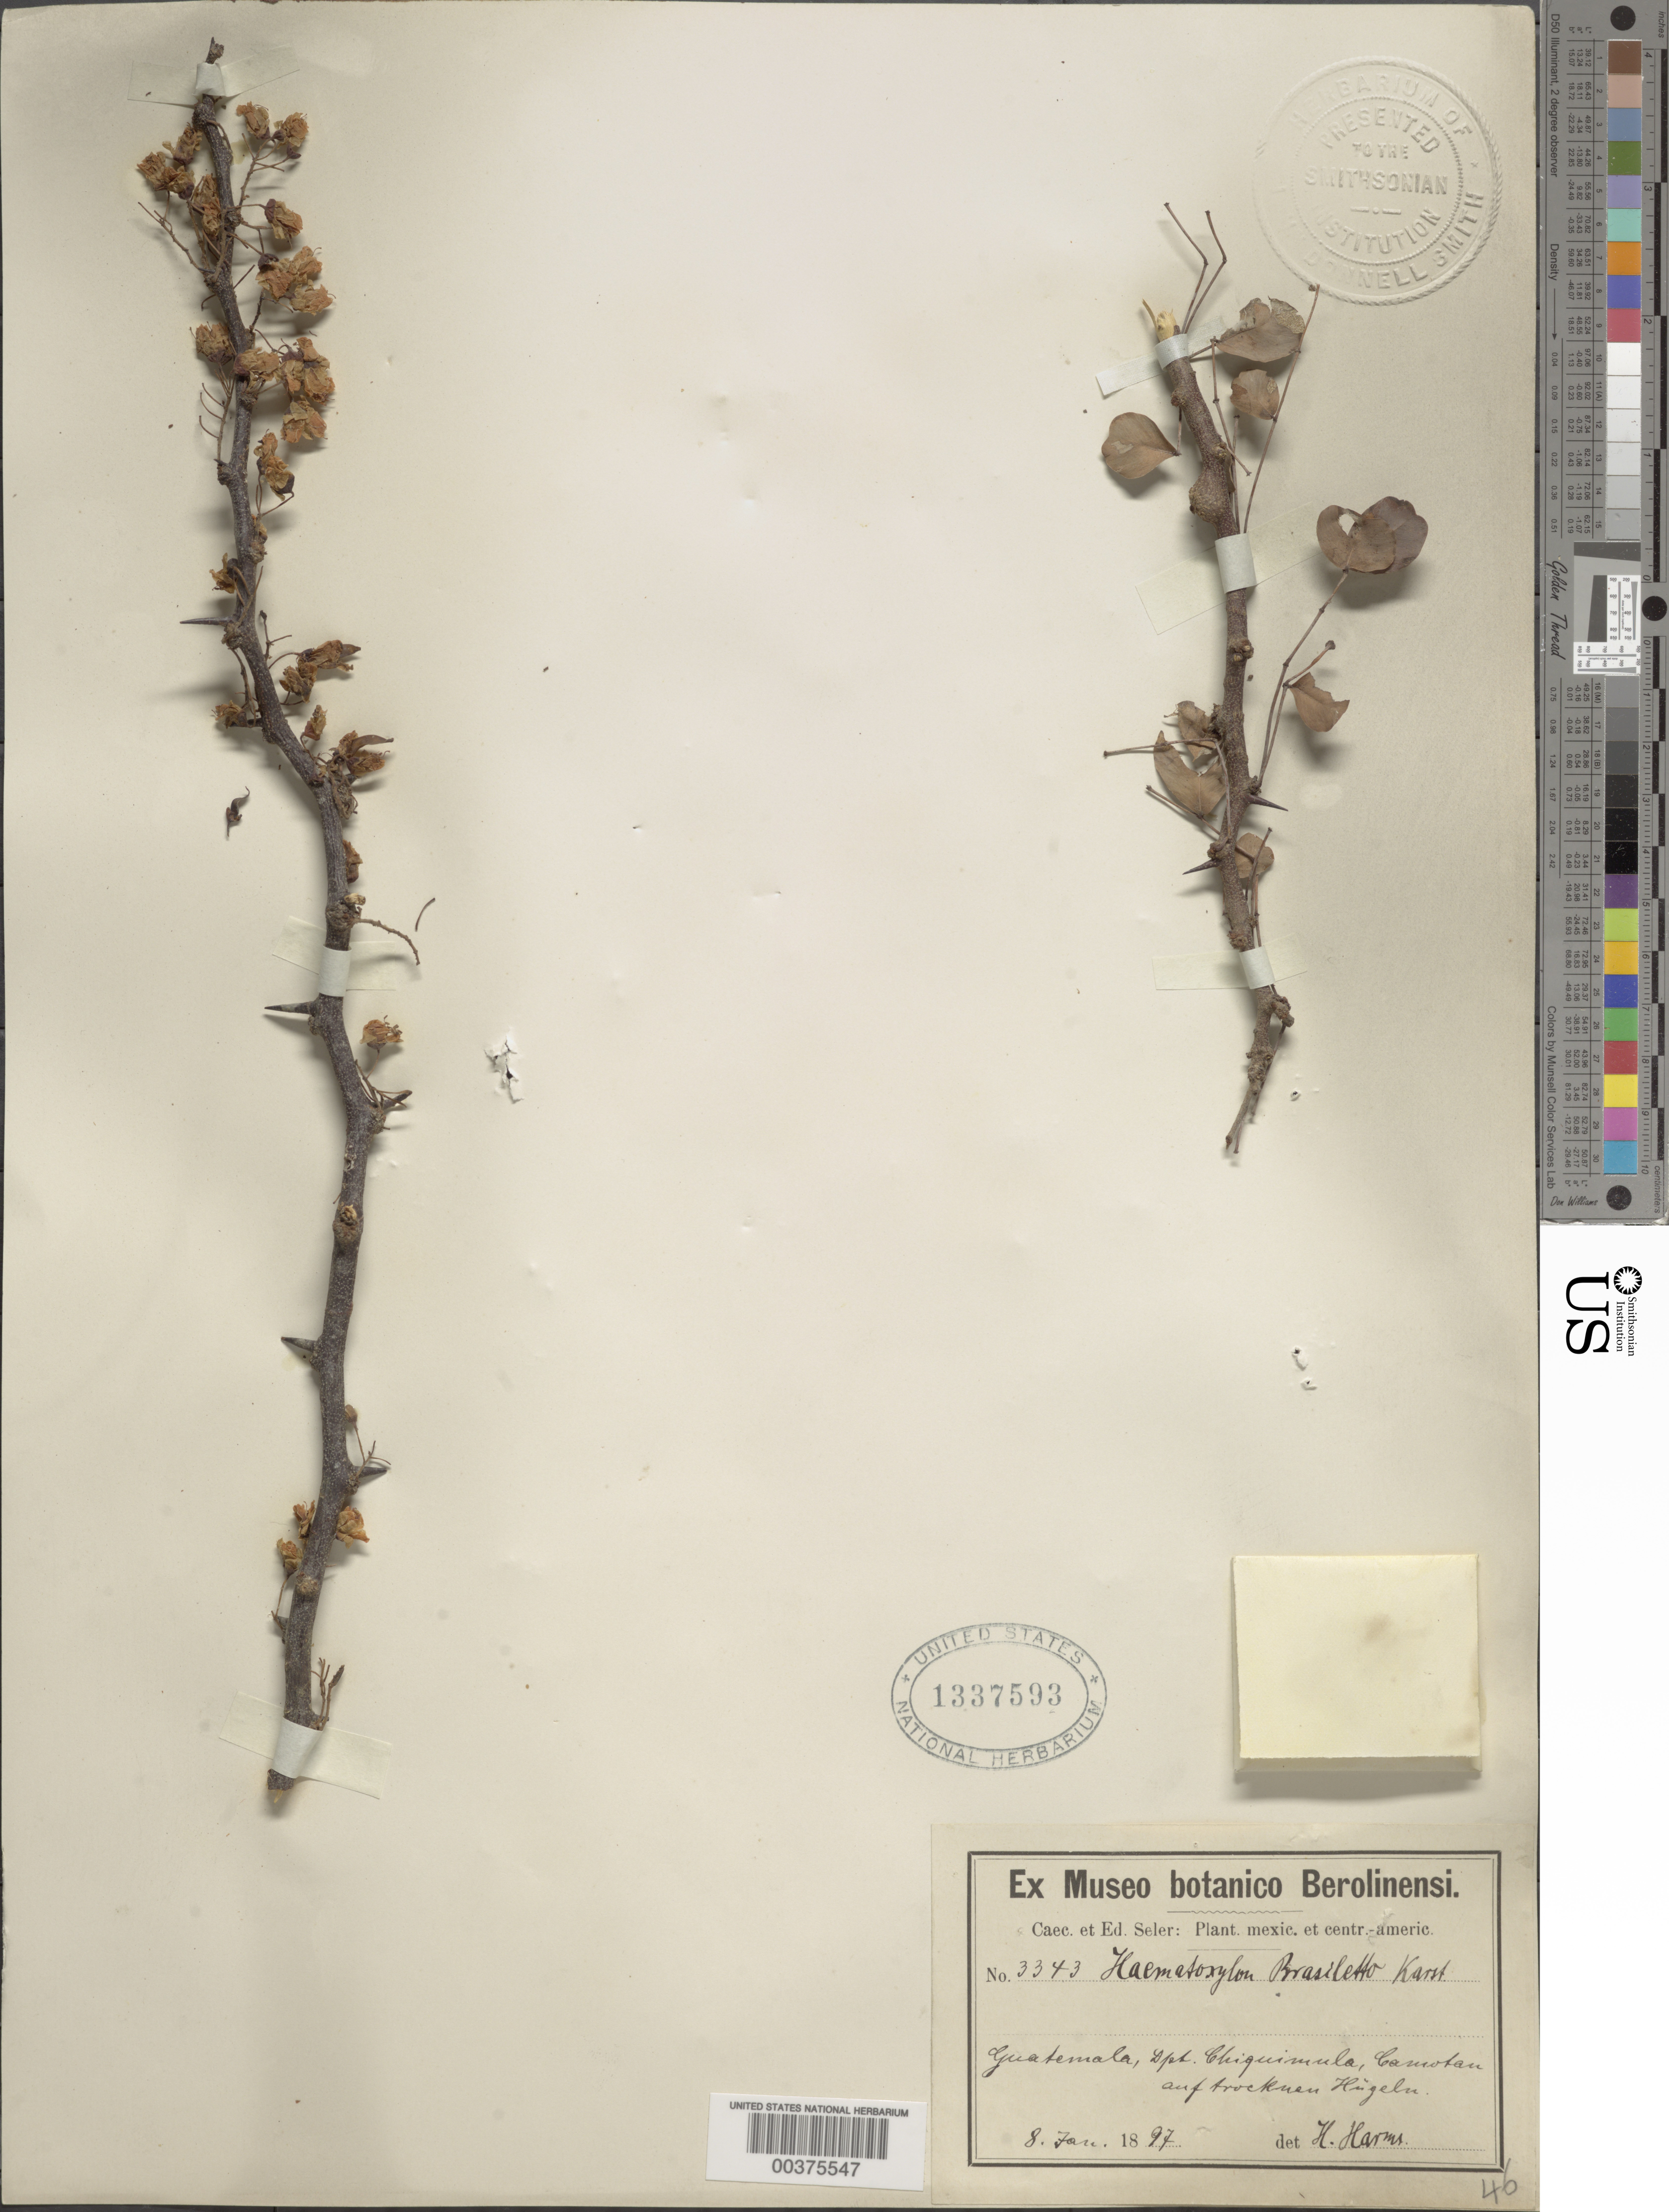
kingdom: Plantae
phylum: Tracheophyta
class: Magnoliopsida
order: Fabales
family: Fabaceae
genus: Haematoxylum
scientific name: Haematoxylum brasiletto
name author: H. Karst.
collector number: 3343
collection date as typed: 08 Jan 1897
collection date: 1897-01-08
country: Guatemala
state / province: Chiquimula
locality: Camotan auf trocknen huglen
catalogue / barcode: US 1337593